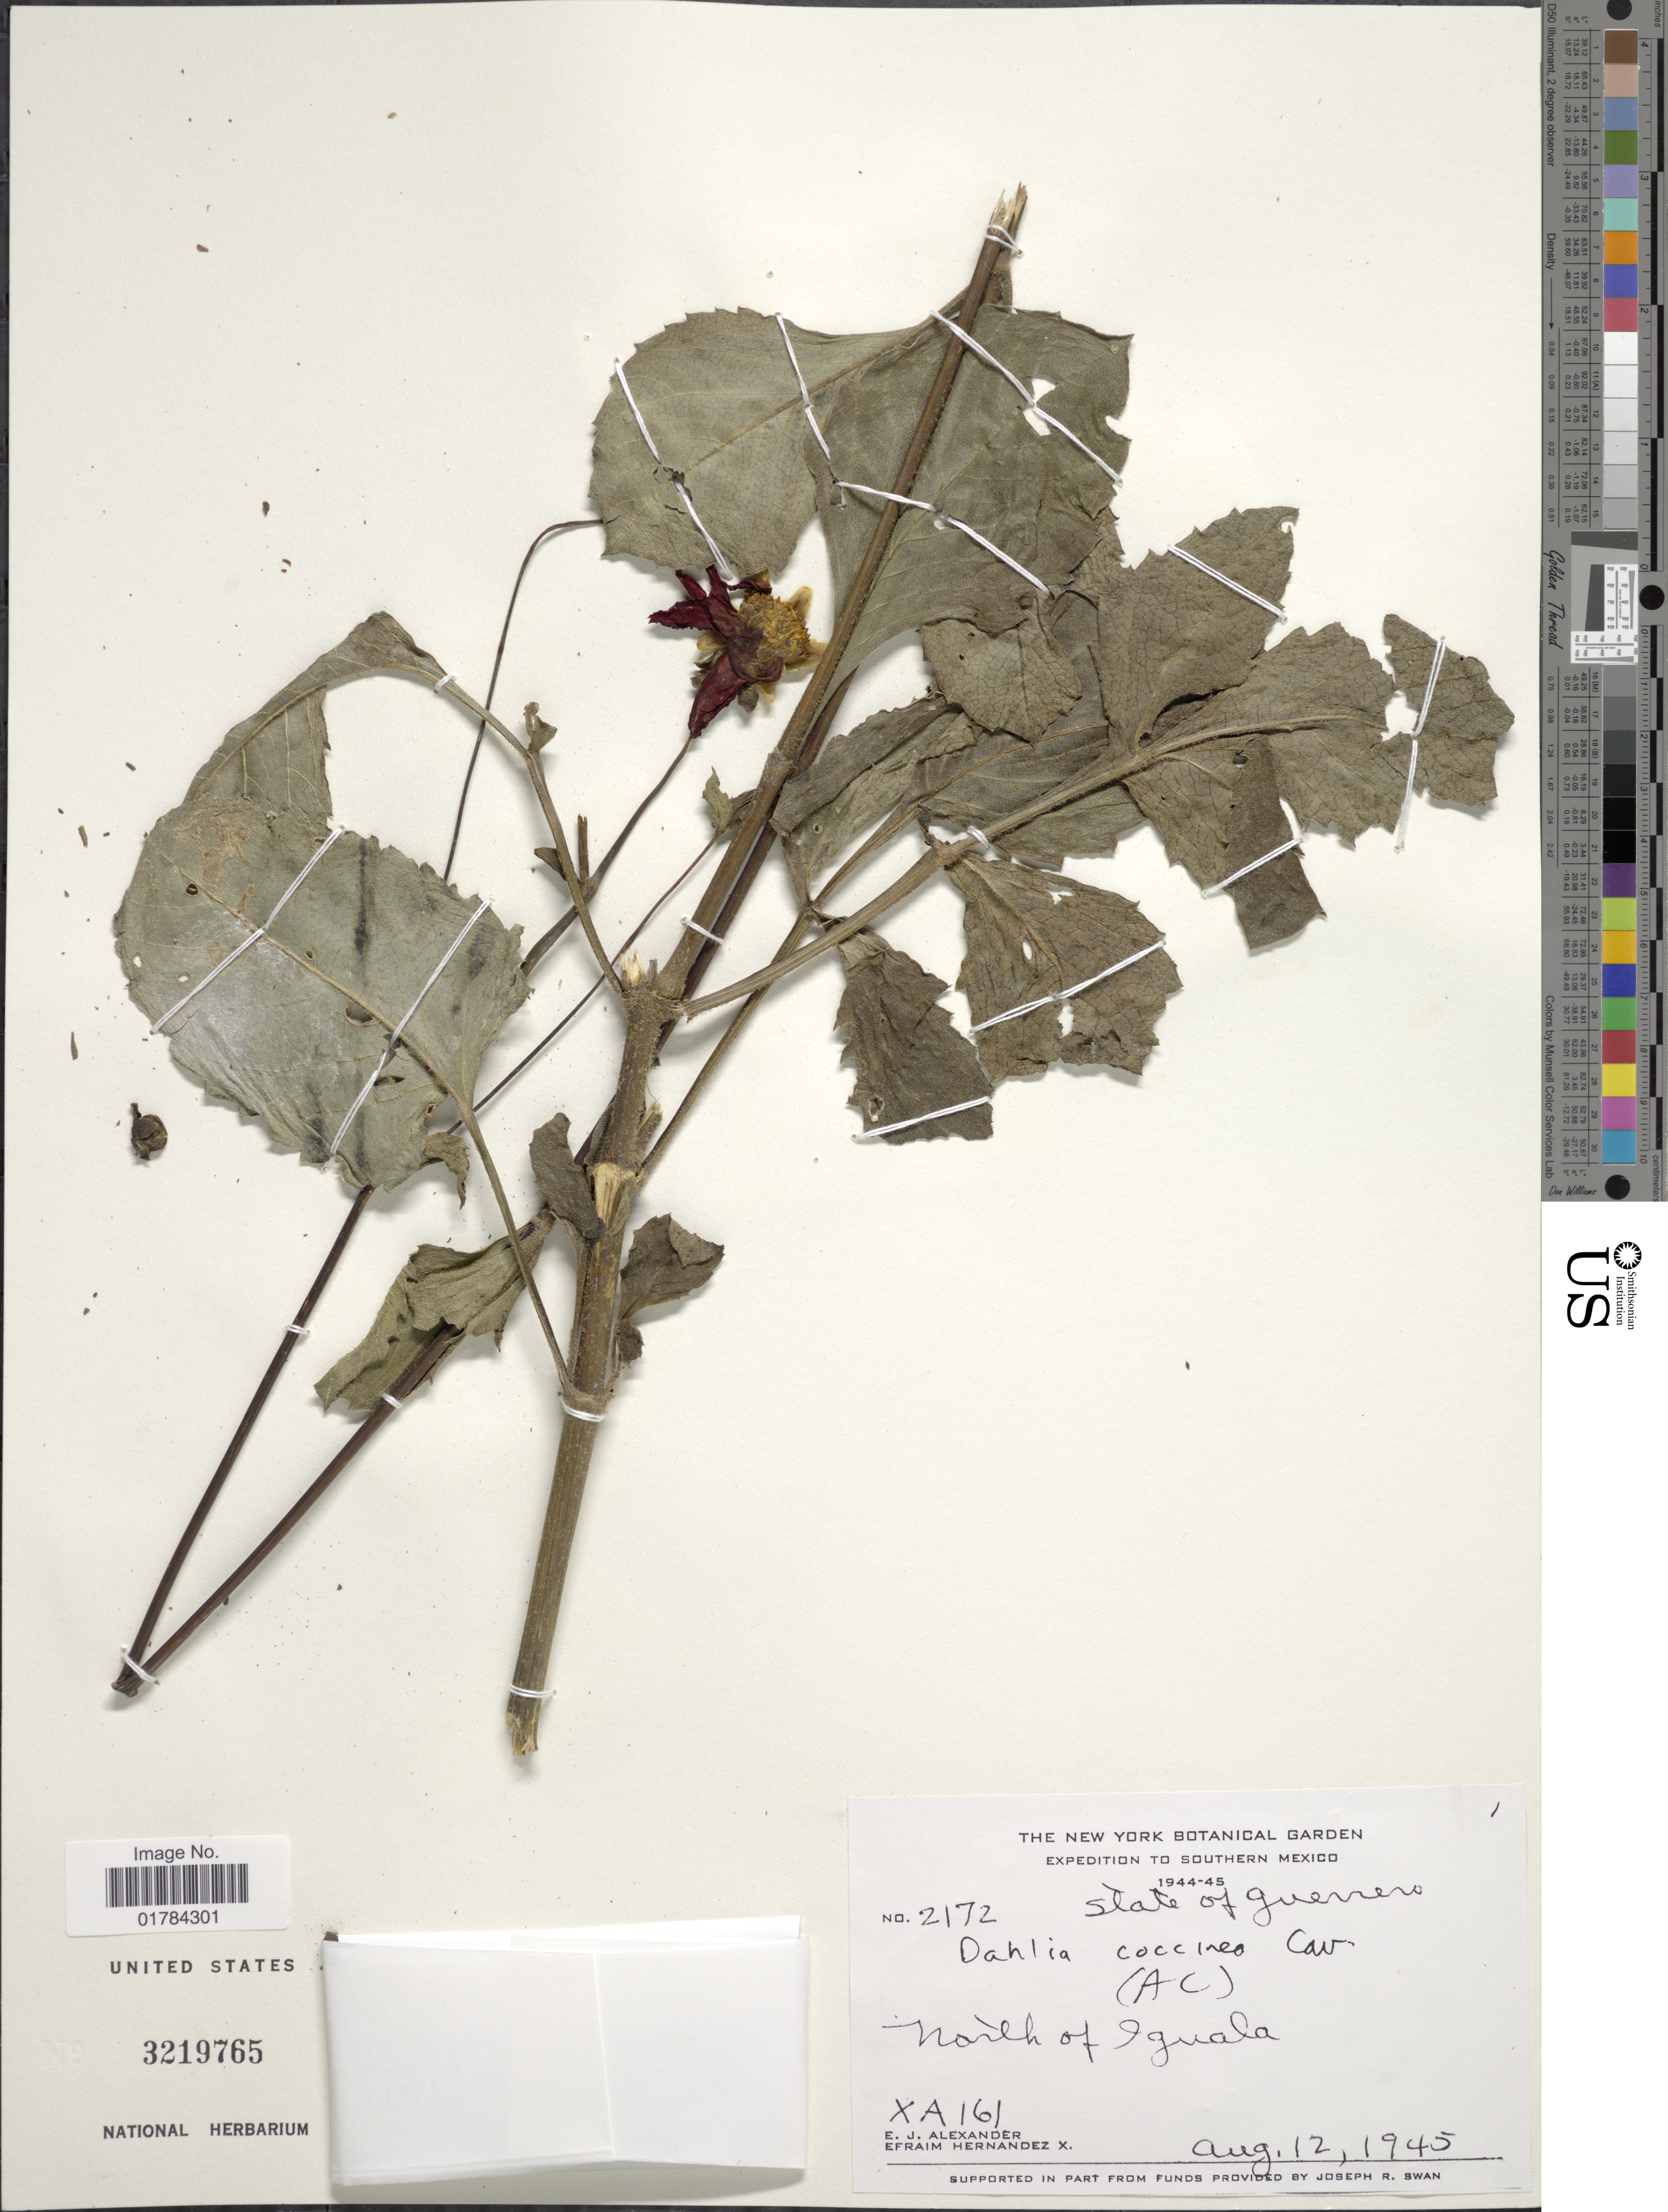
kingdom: Plantae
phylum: Tracheophyta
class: Magnoliopsida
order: Asterales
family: Asteraceae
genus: Dahlia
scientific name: Dahlia coccinea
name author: Cav.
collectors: E. J. Alexander & E. Hernandez X.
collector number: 2172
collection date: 1945-08-12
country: Mexico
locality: Southern Mexico, North of Iguala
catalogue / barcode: US 3219765